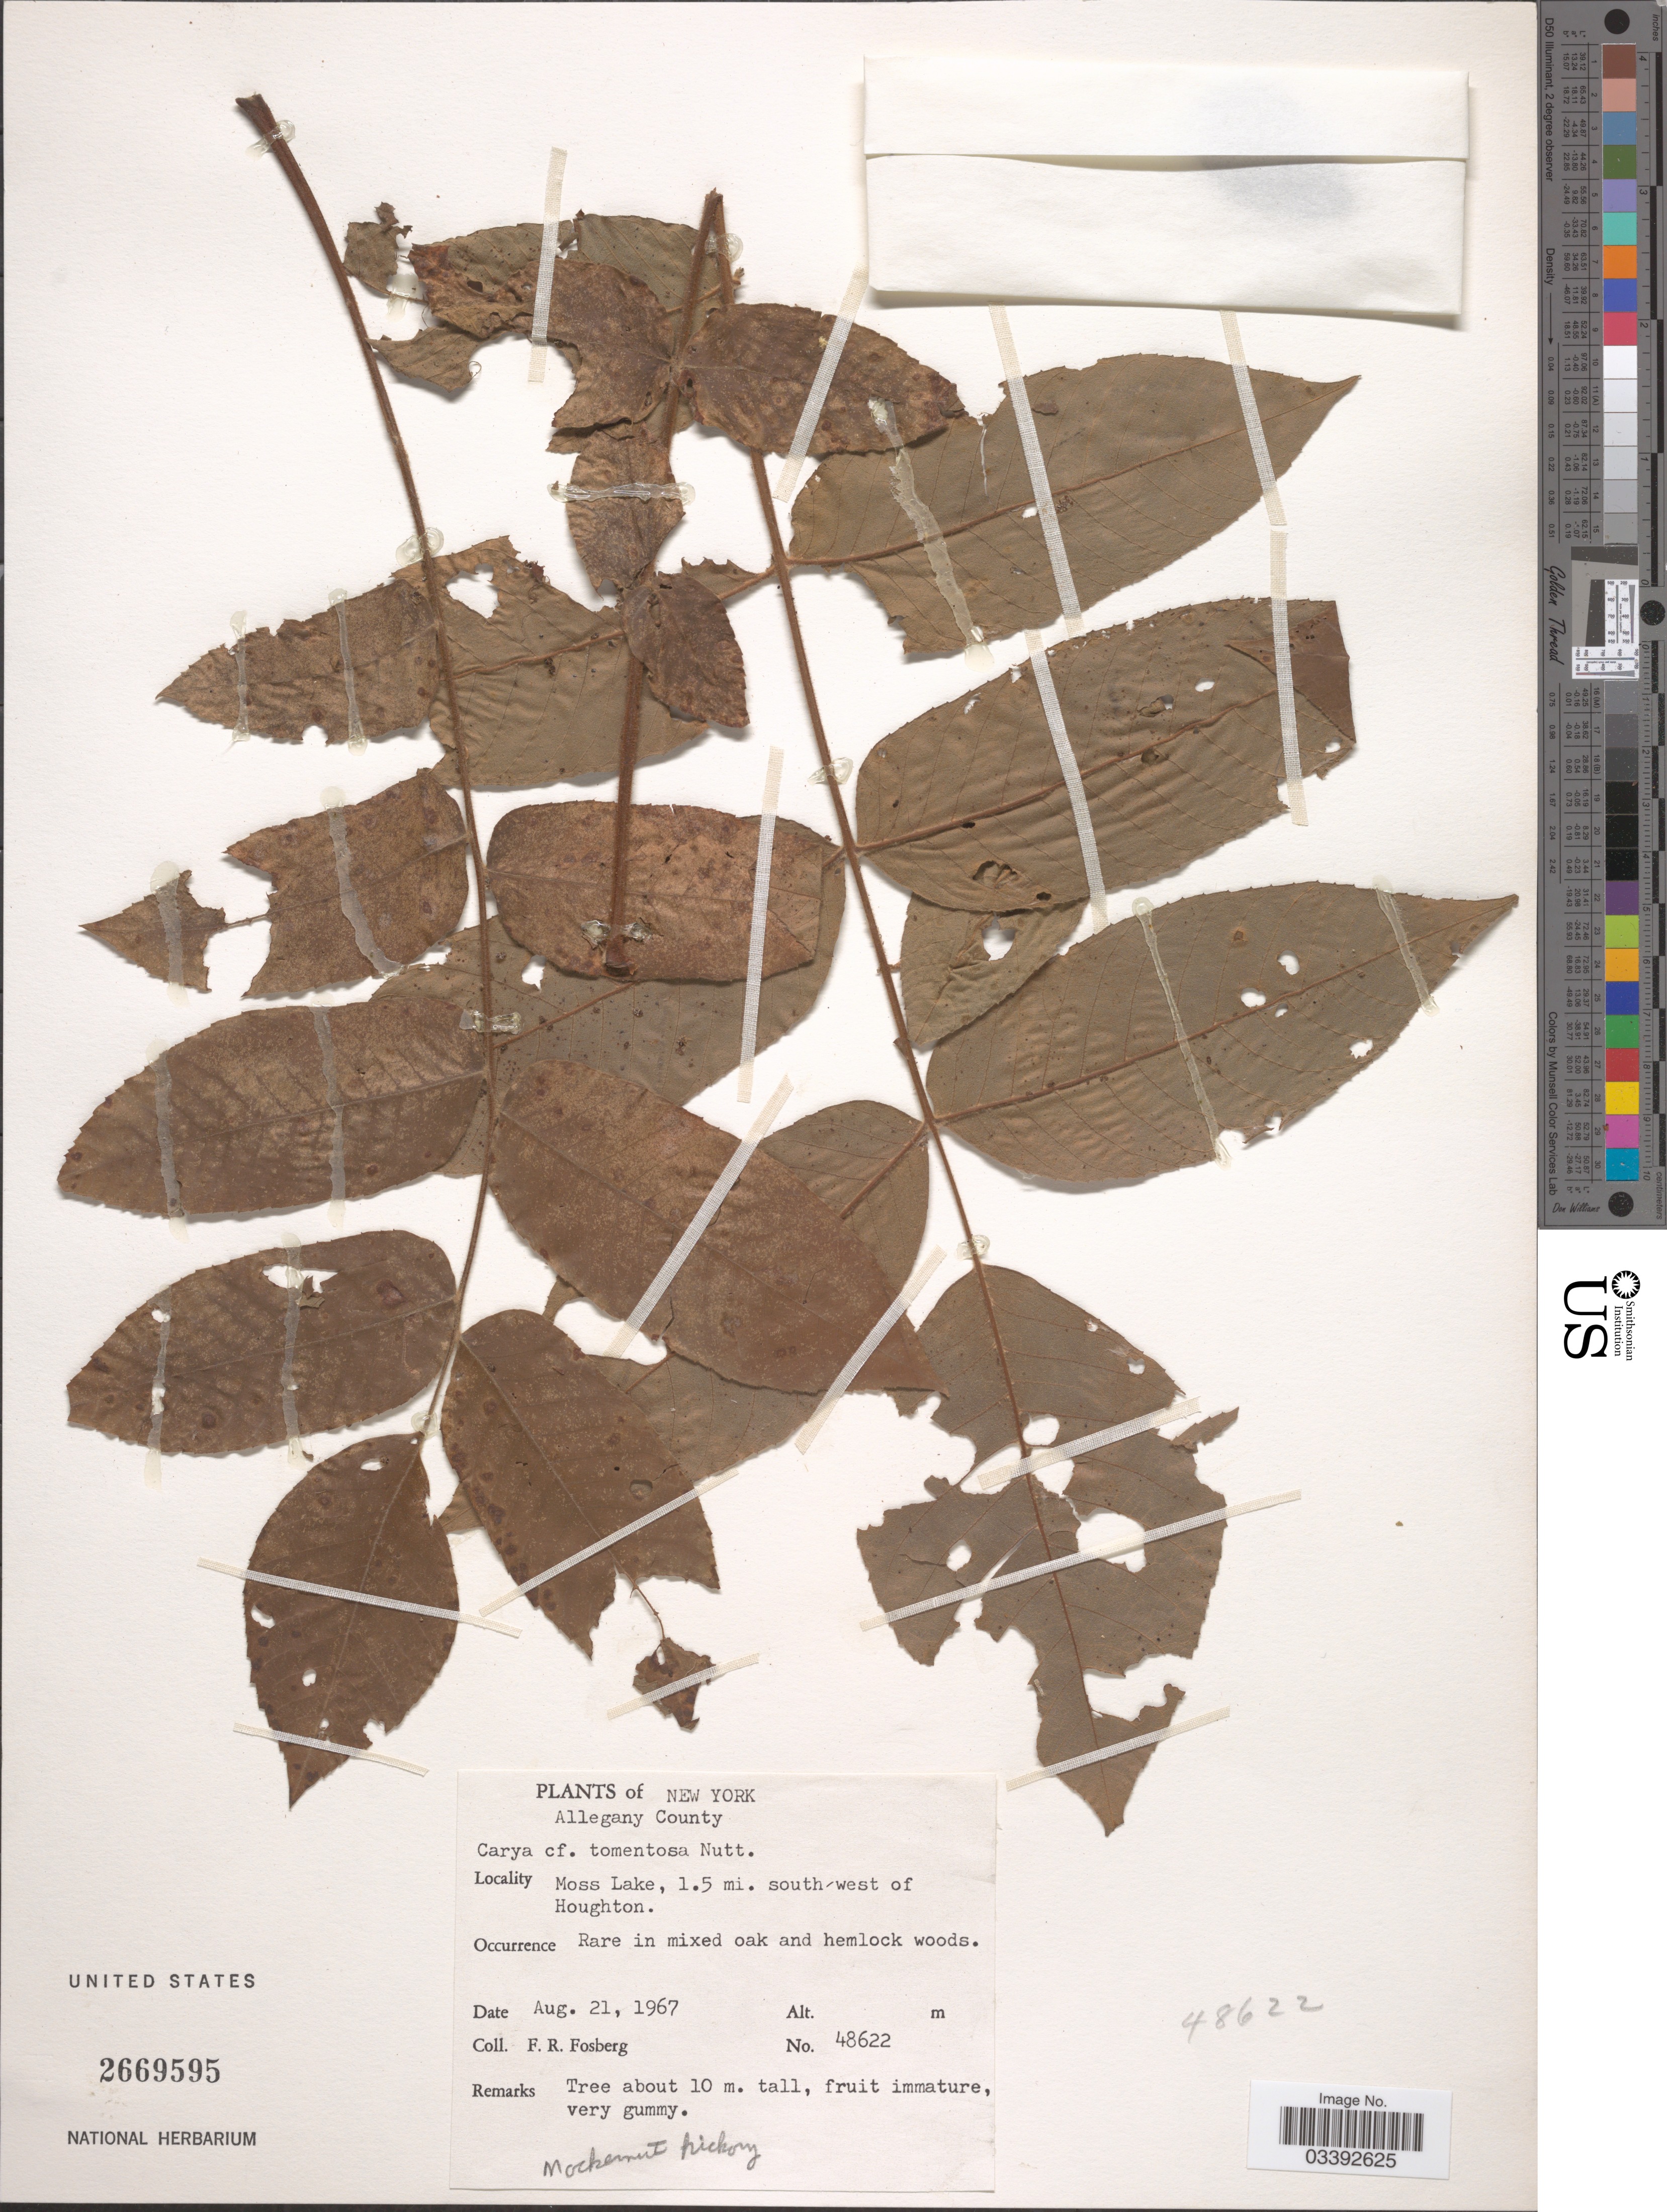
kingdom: Plantae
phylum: Tracheophyta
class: Magnoliopsida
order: Fagales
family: Juglandaceae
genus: Carya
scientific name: Carya tomentosa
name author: (Lam.) Nutt.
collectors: F. R. Fosberg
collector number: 48622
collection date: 1967-08-21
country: United States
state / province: New York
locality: Allegany County. Moss Lake, 1.5 mi. south-west of Houghton.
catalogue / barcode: US 2669595